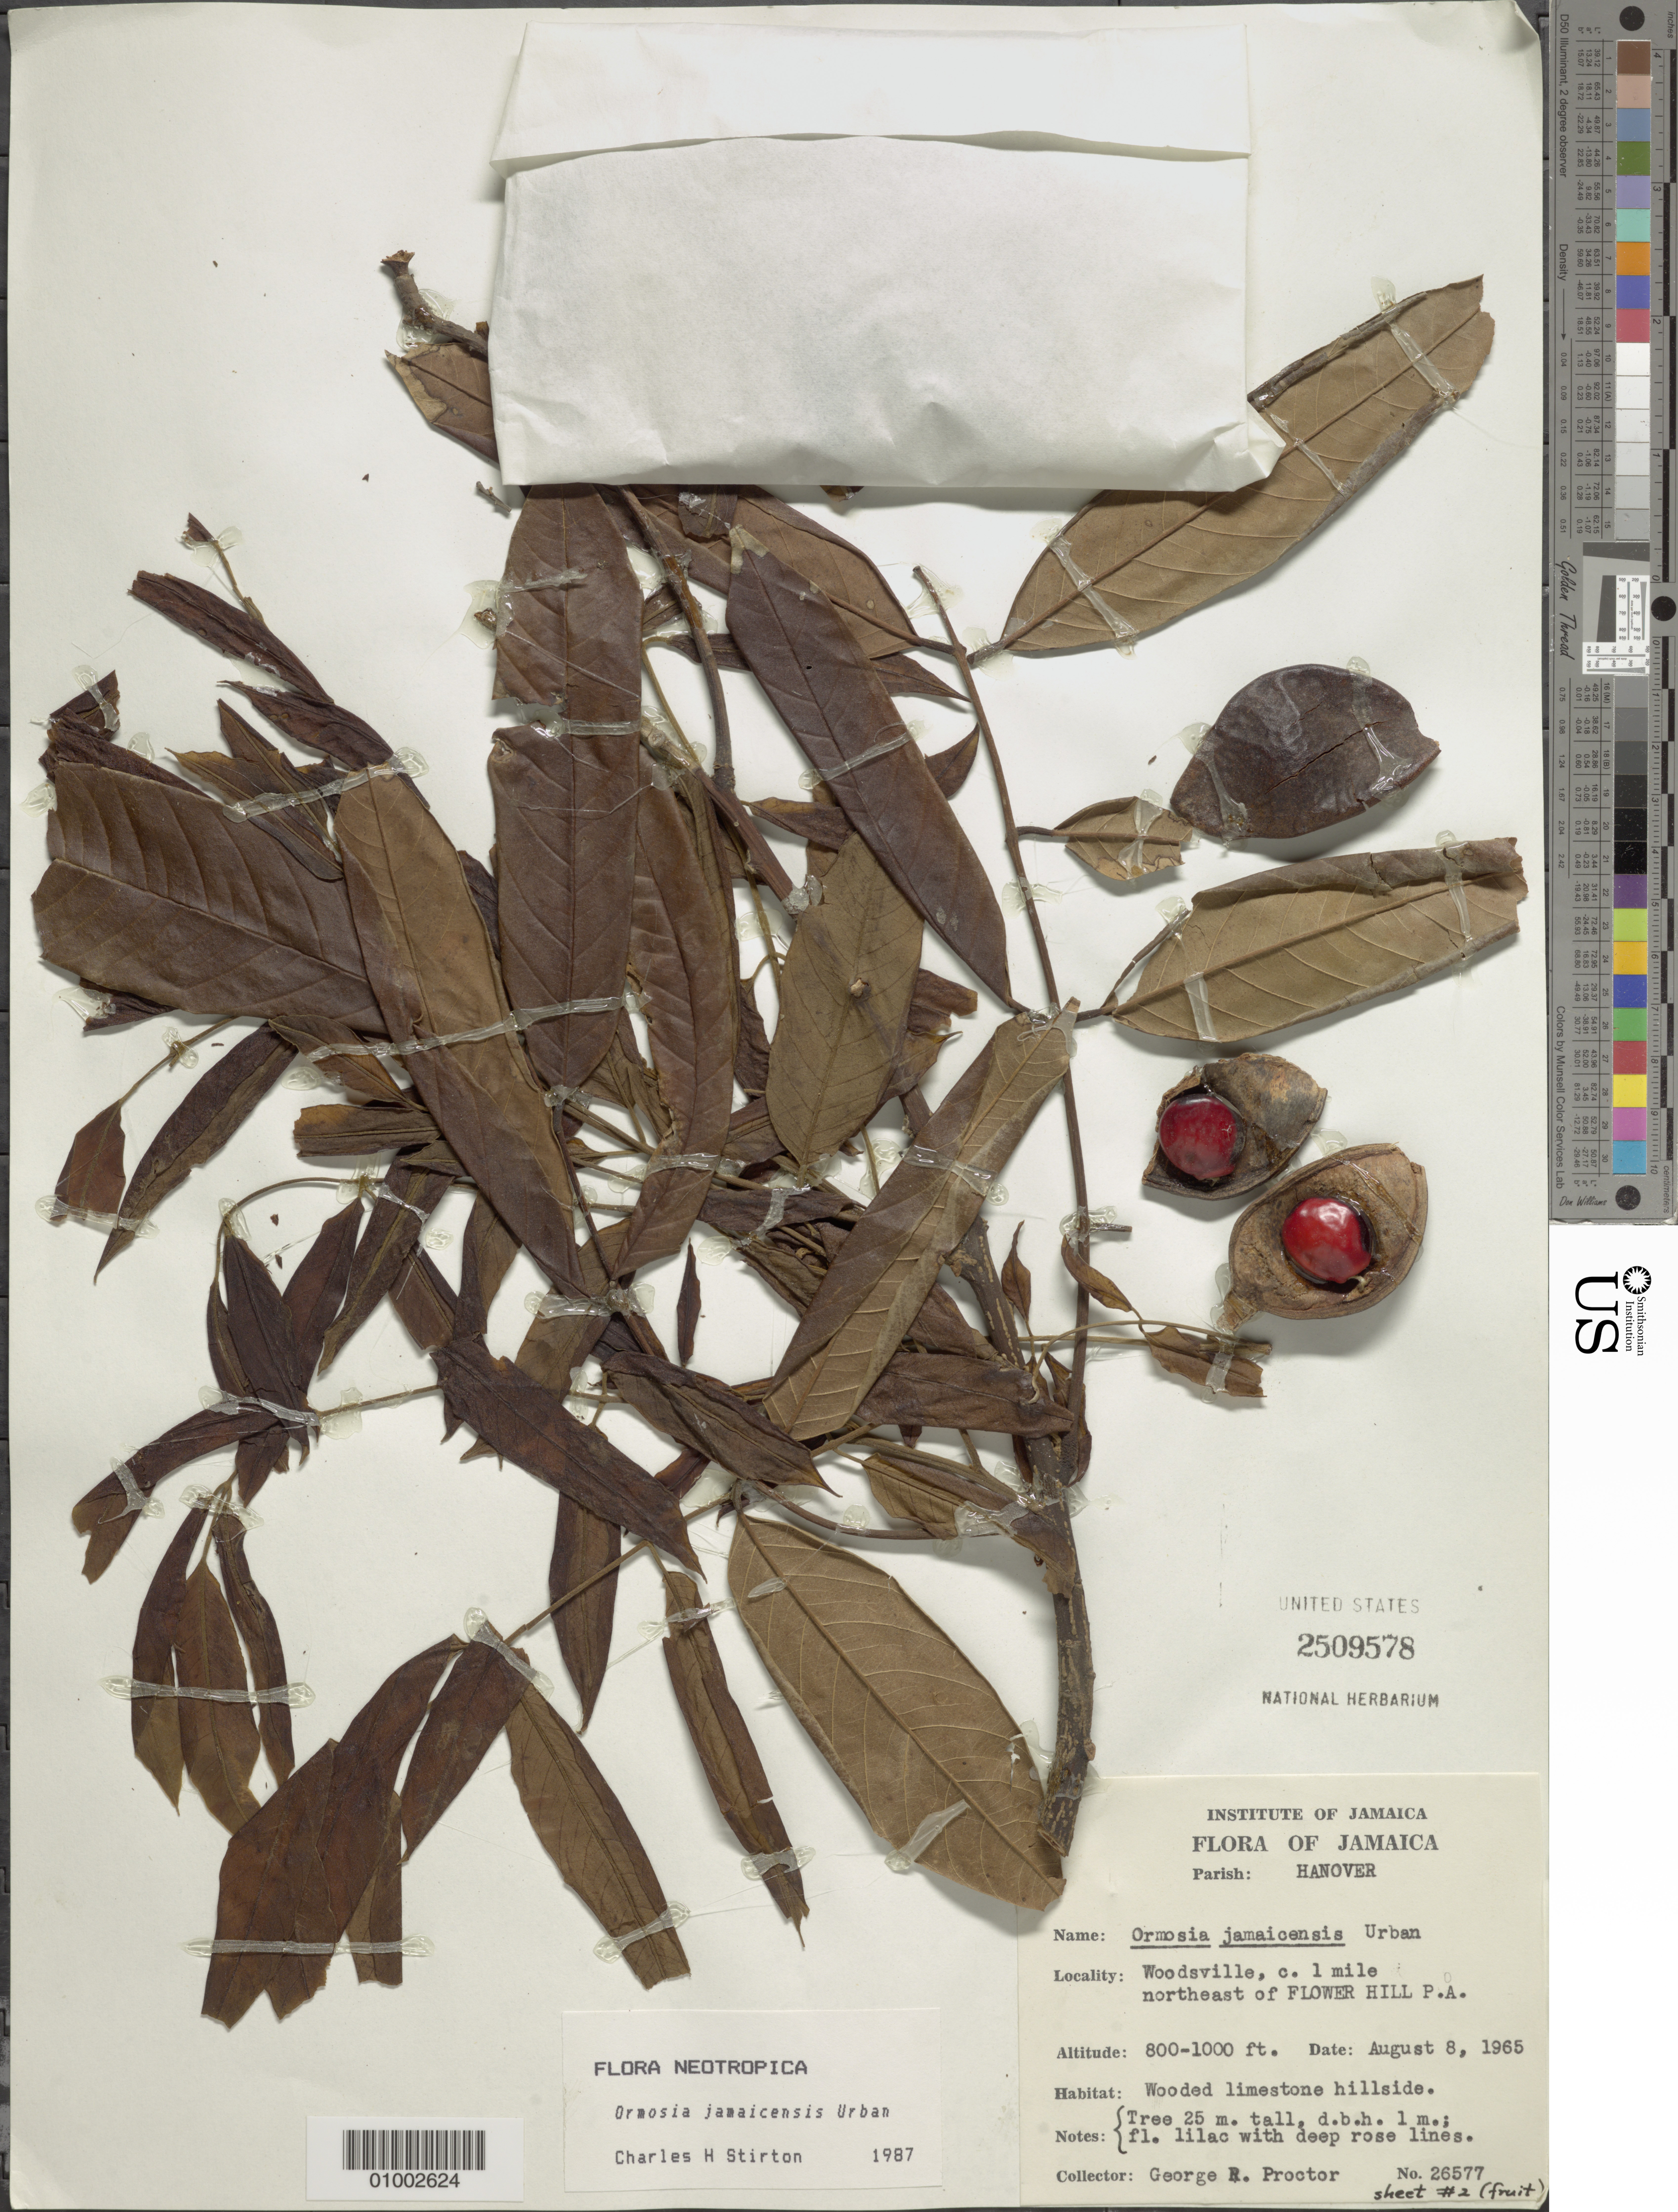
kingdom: Plantae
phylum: Tracheophyta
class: Magnoliopsida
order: Fabales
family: Fabaceae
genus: Ormosia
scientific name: Ormosia jamaicensis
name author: Urb.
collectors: G. R. Proctor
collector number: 26577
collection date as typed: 08 Aug 1965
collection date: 1965-08-08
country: Jamaica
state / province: Hanover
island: Jamaica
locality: Woddsville, 1 mile NE of Flower Hill P.A.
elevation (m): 244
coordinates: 0 N, 0 E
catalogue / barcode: US 2509578